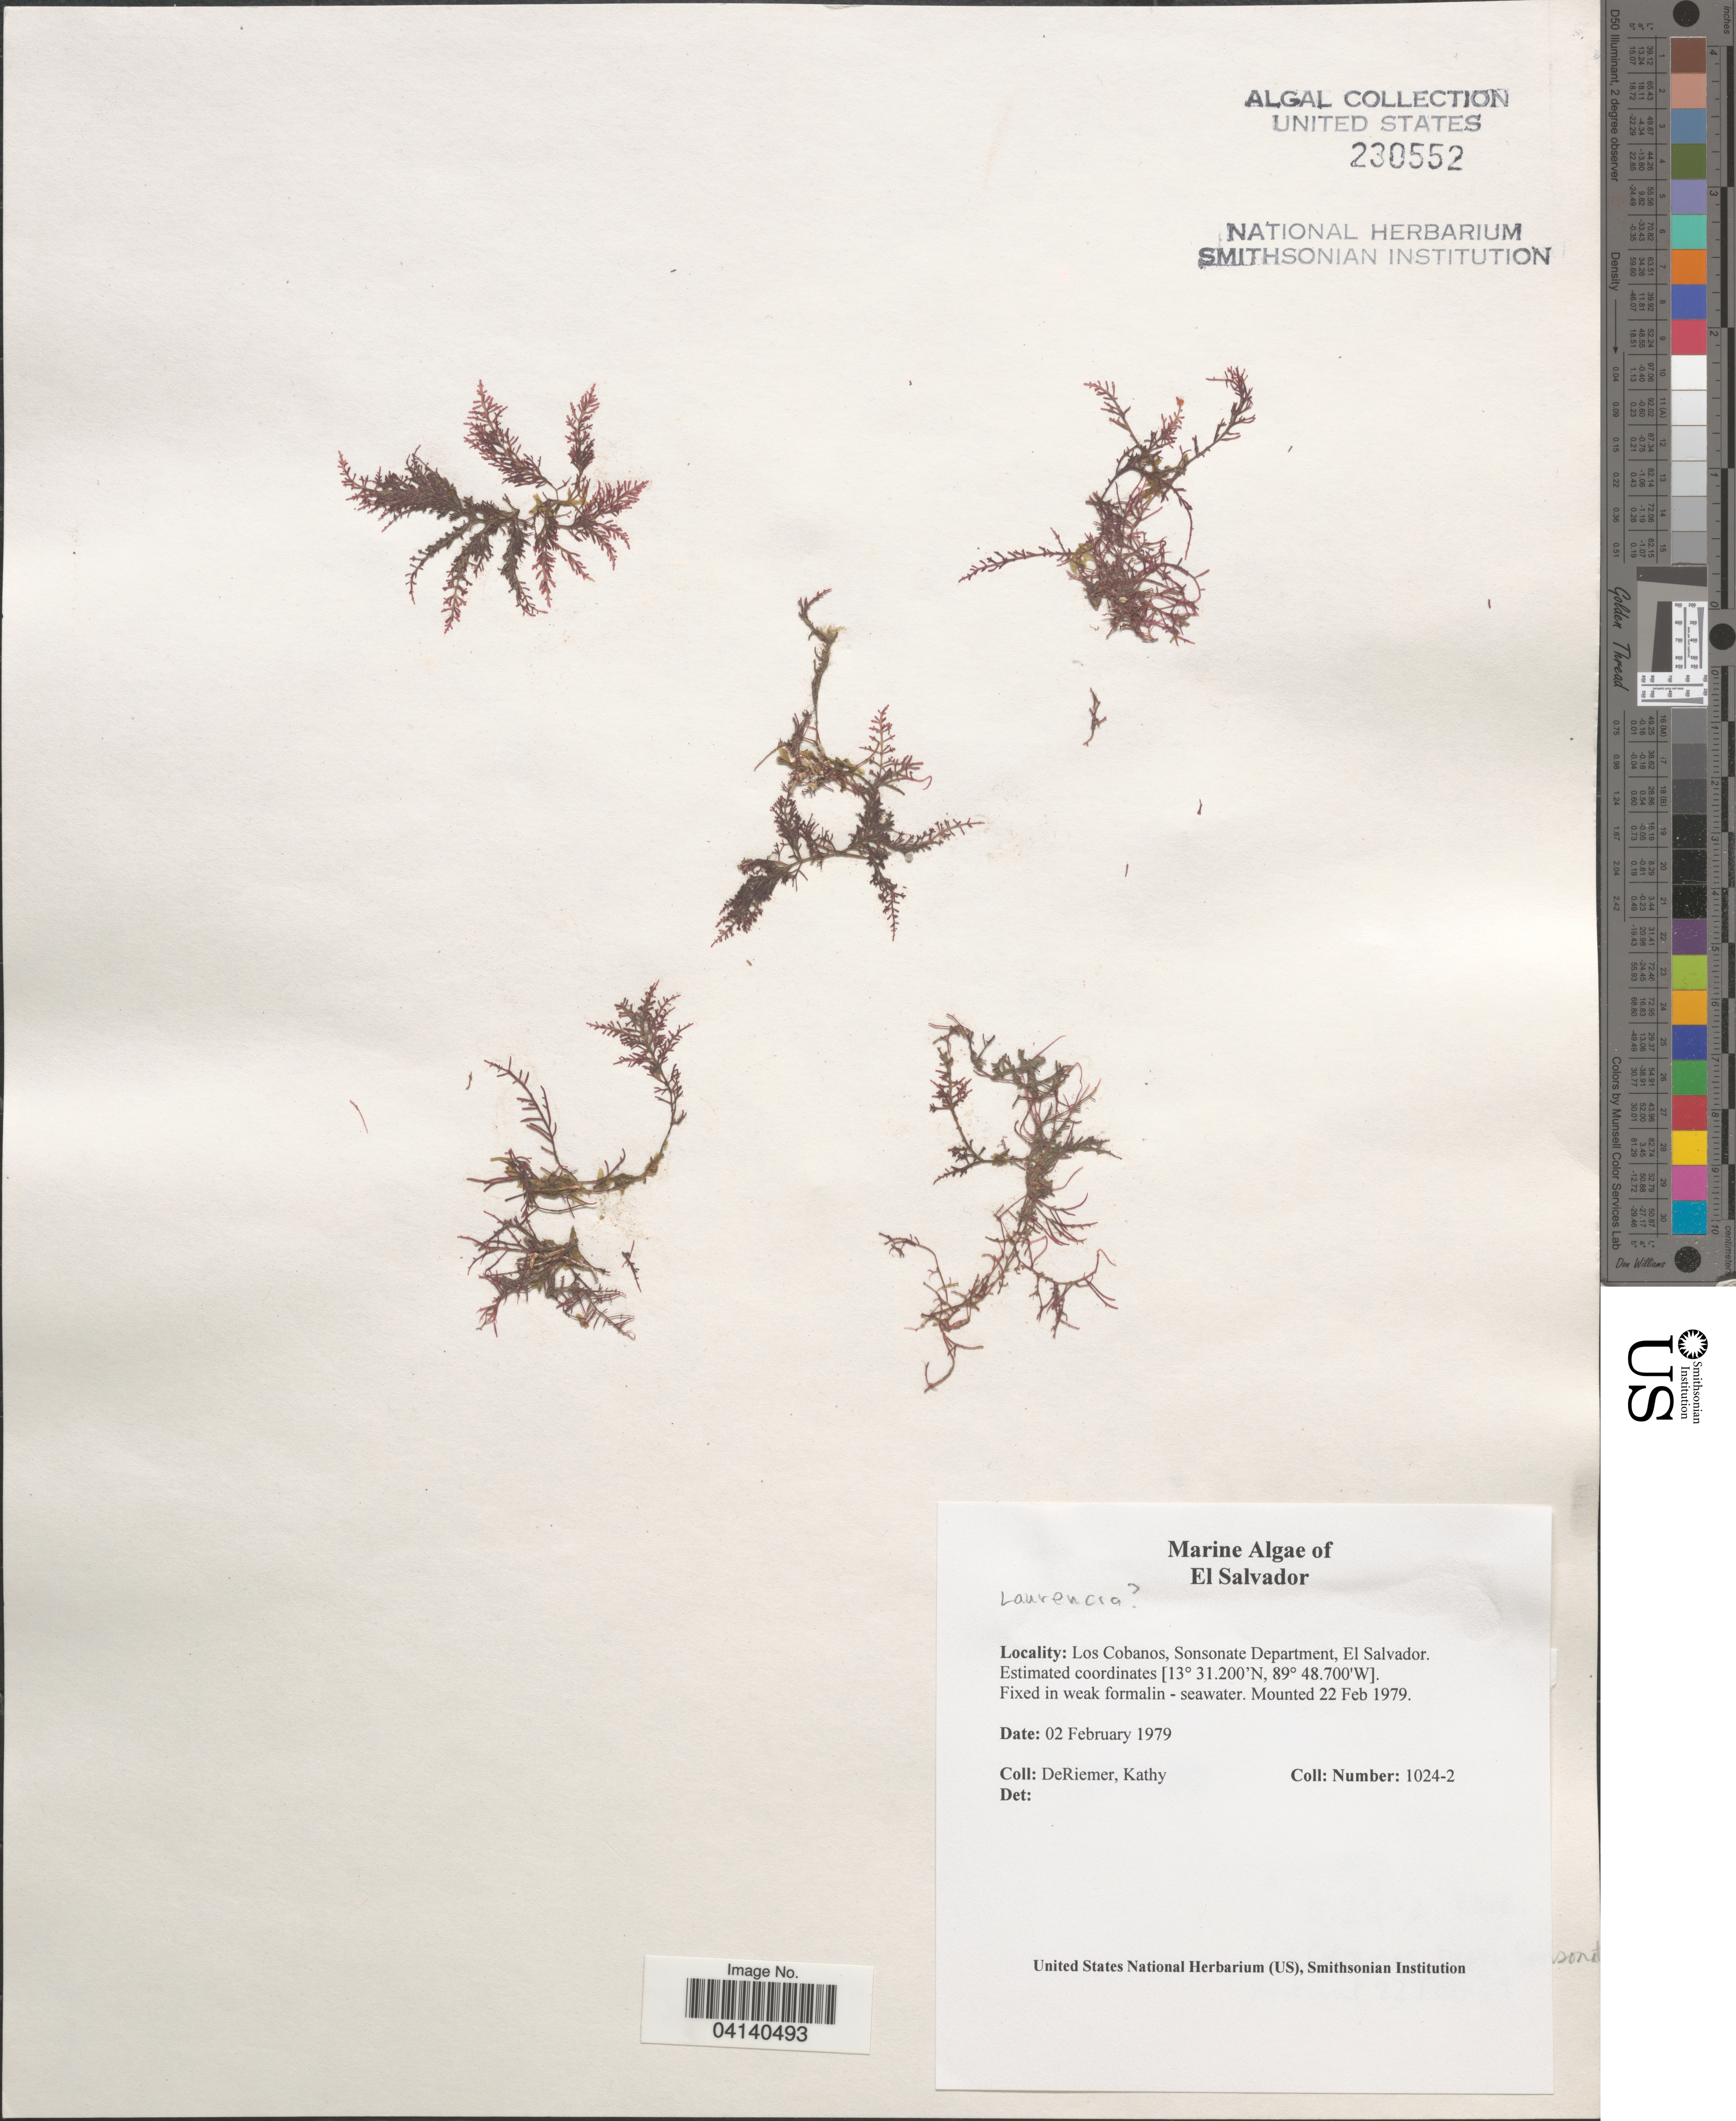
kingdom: Plantae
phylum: Rhodophyta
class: Florideophyceae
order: Ceramiales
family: Rhodomelaceae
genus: Laurencia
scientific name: Laurencia sp.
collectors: K. DeRiemer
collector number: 1024-2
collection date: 1979-02-02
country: El Salvador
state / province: Sonsonate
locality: Los Cobanos, Sonsonate Department.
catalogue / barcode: US 230552